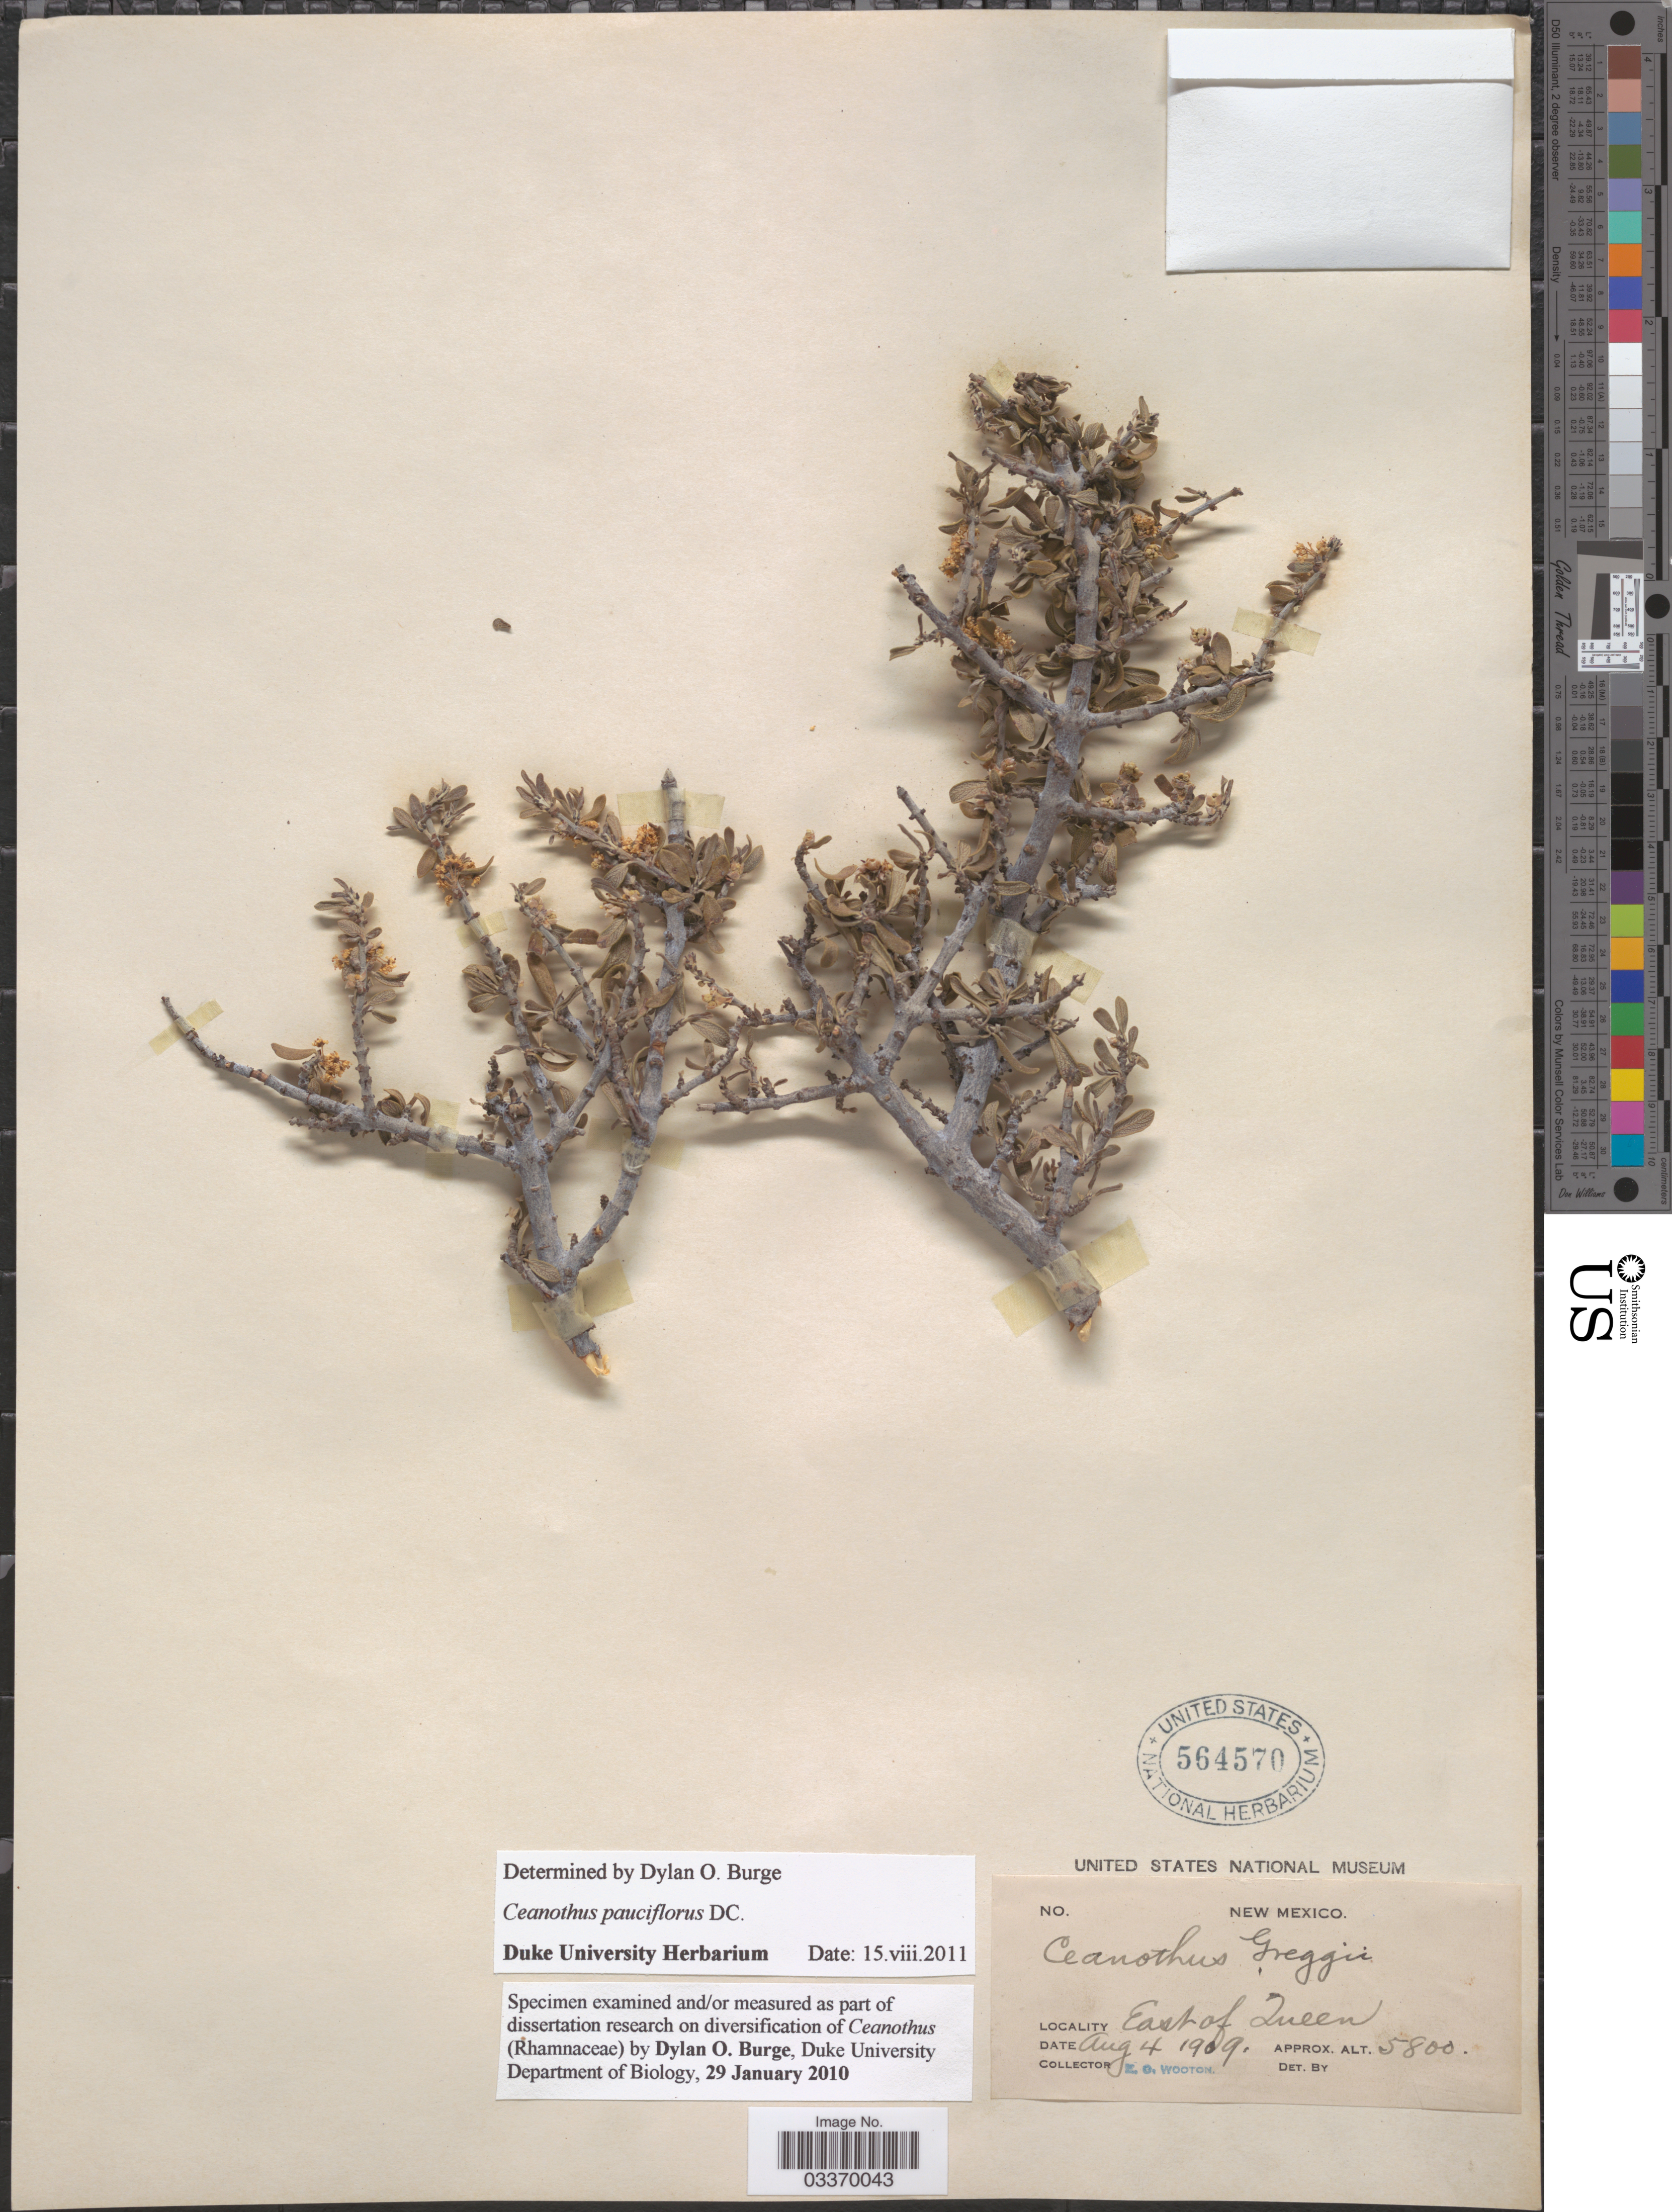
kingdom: Plantae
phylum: Tracheophyta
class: Magnoliopsida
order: Rosales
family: Rhamnaceae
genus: Ceanothus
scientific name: Ceanothus pauciflorus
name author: DC.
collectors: E. O. Wooton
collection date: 1909-08-04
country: United States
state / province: New Mexico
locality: East of Queen.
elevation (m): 1768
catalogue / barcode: US 564570